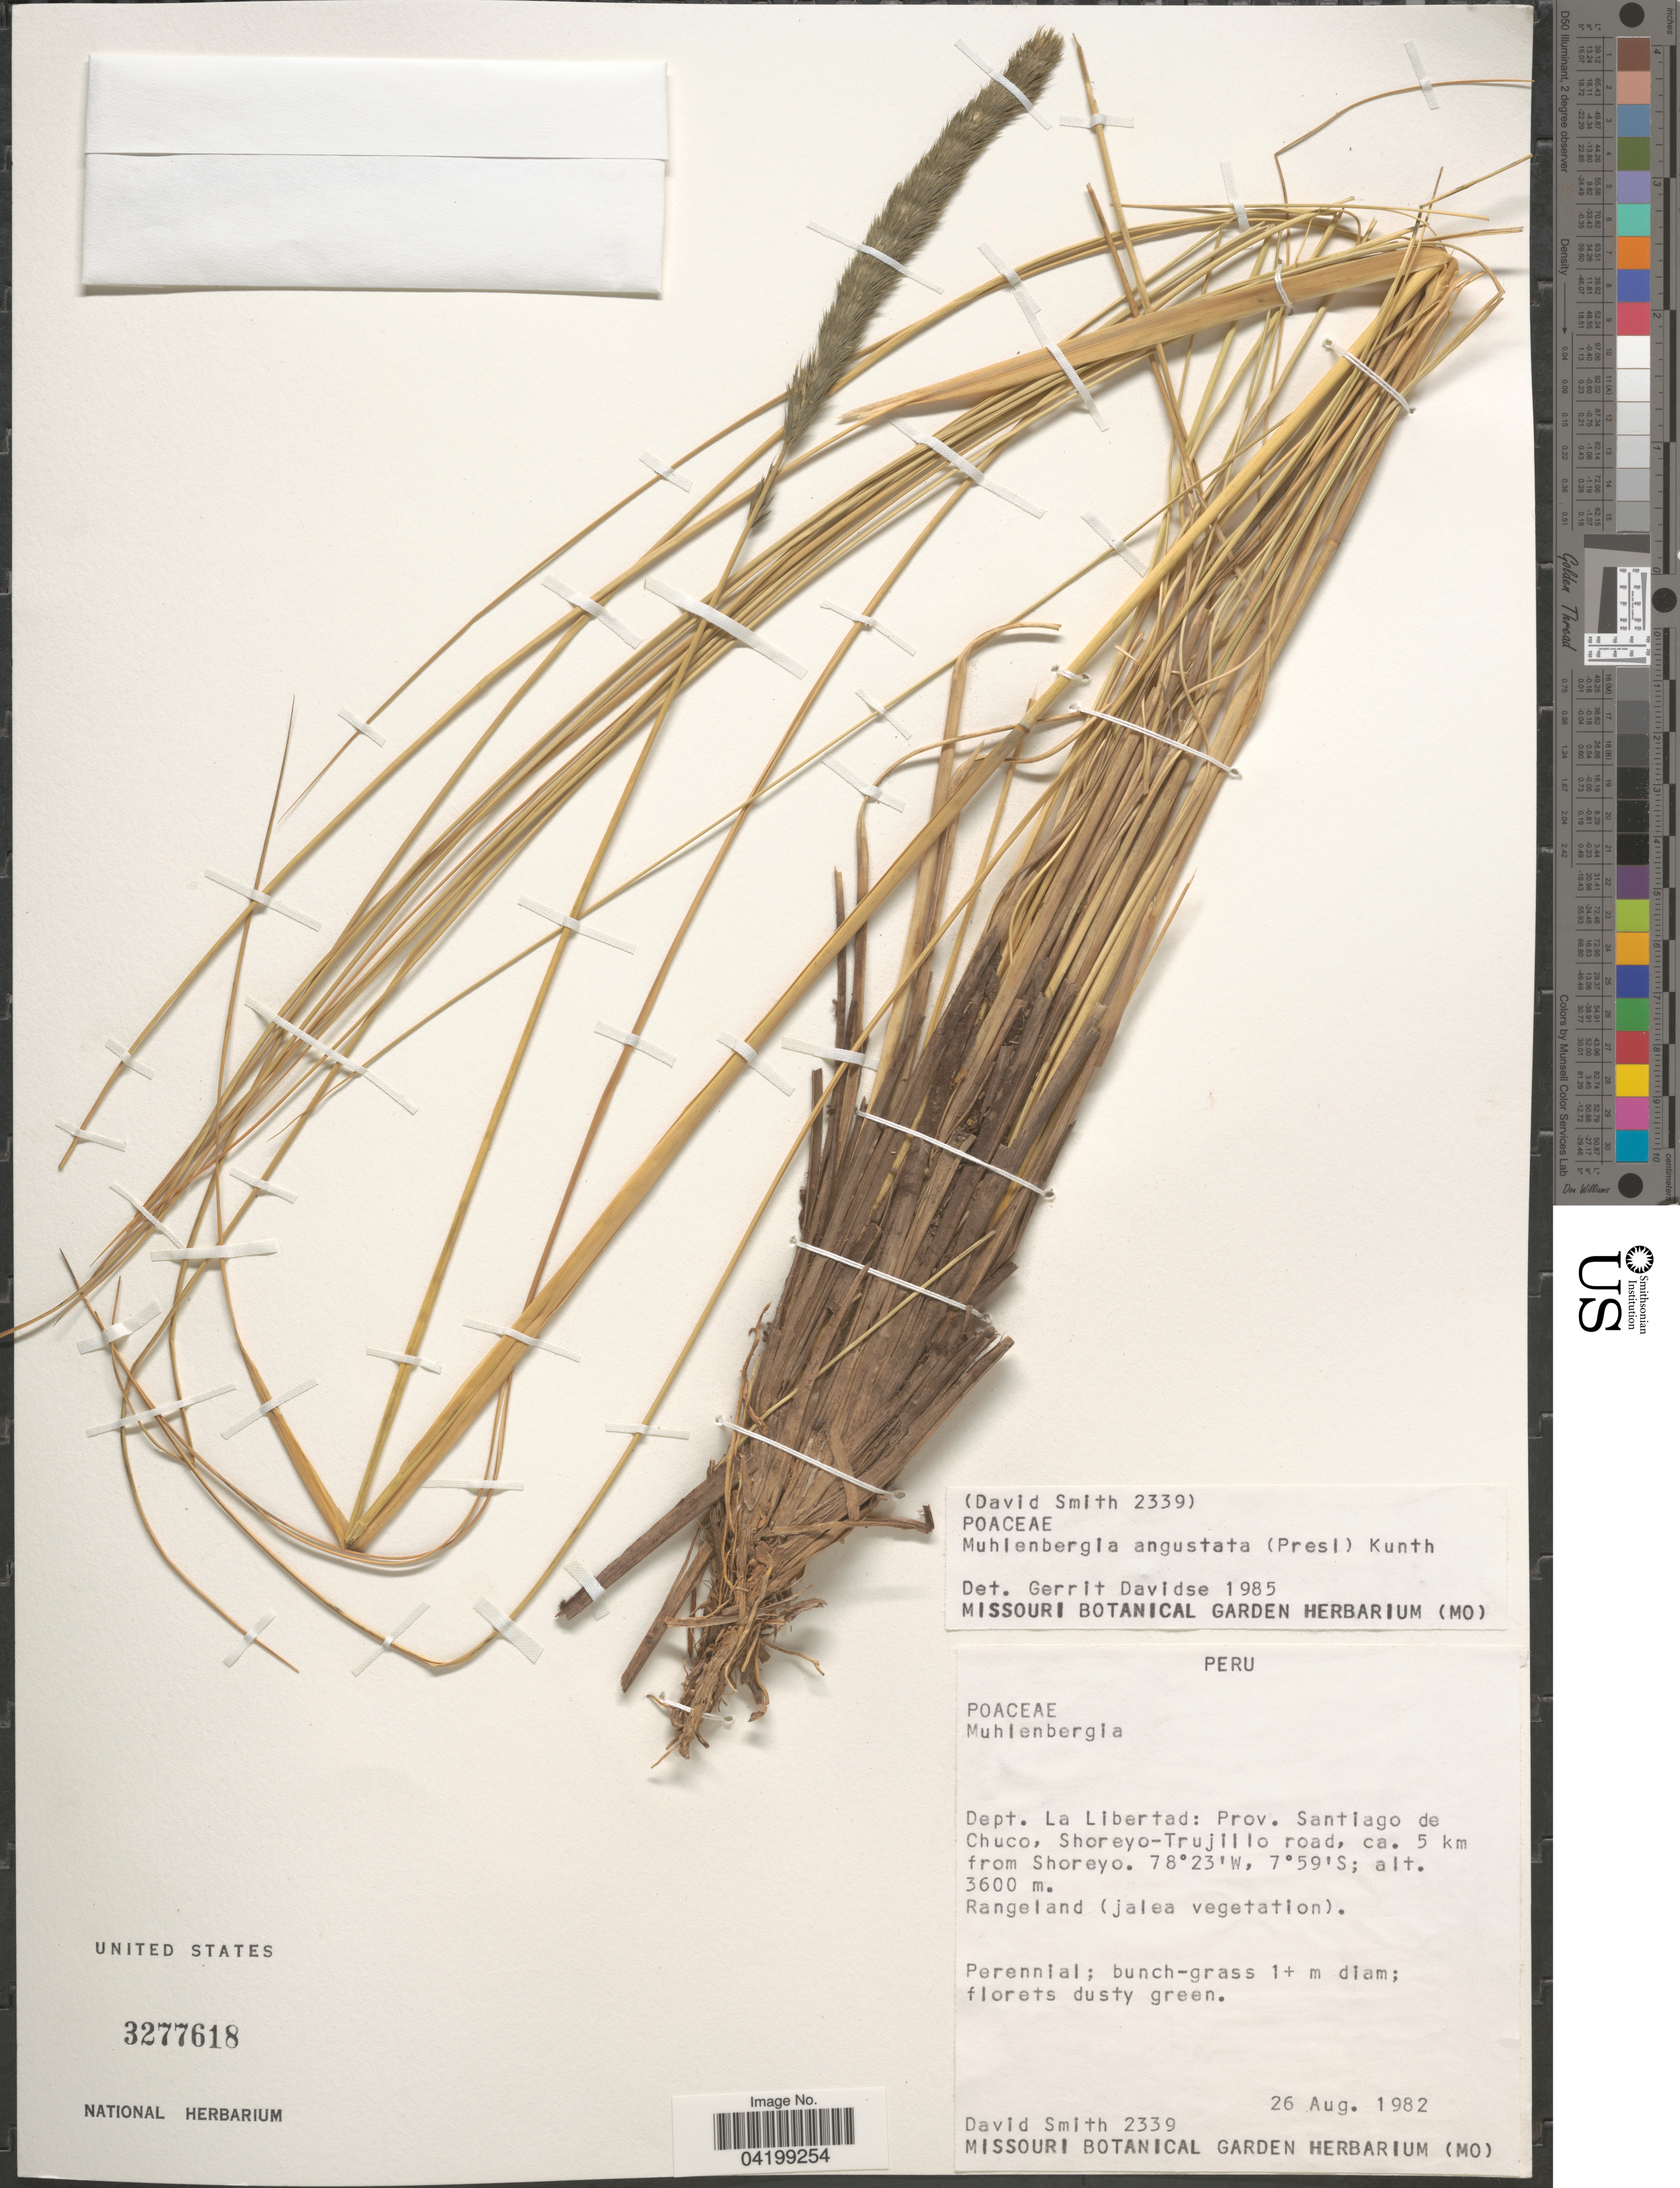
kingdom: Plantae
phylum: Tracheophyta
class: Liliopsida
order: Poales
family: Poaceae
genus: Muhlenbergia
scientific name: Muhlenbergia coerulea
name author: (Griseb.) Mez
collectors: D. C. Smith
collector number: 2339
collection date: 1982-08-26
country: Peru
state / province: La Libertad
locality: Dept. La Libertad: Prov. Santiago de Chuco, Shoreyo-Trujillo road, ca. 5 km from Shoreyo. Rangeland (jalea vegetation).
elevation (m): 3600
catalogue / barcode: US 3277618